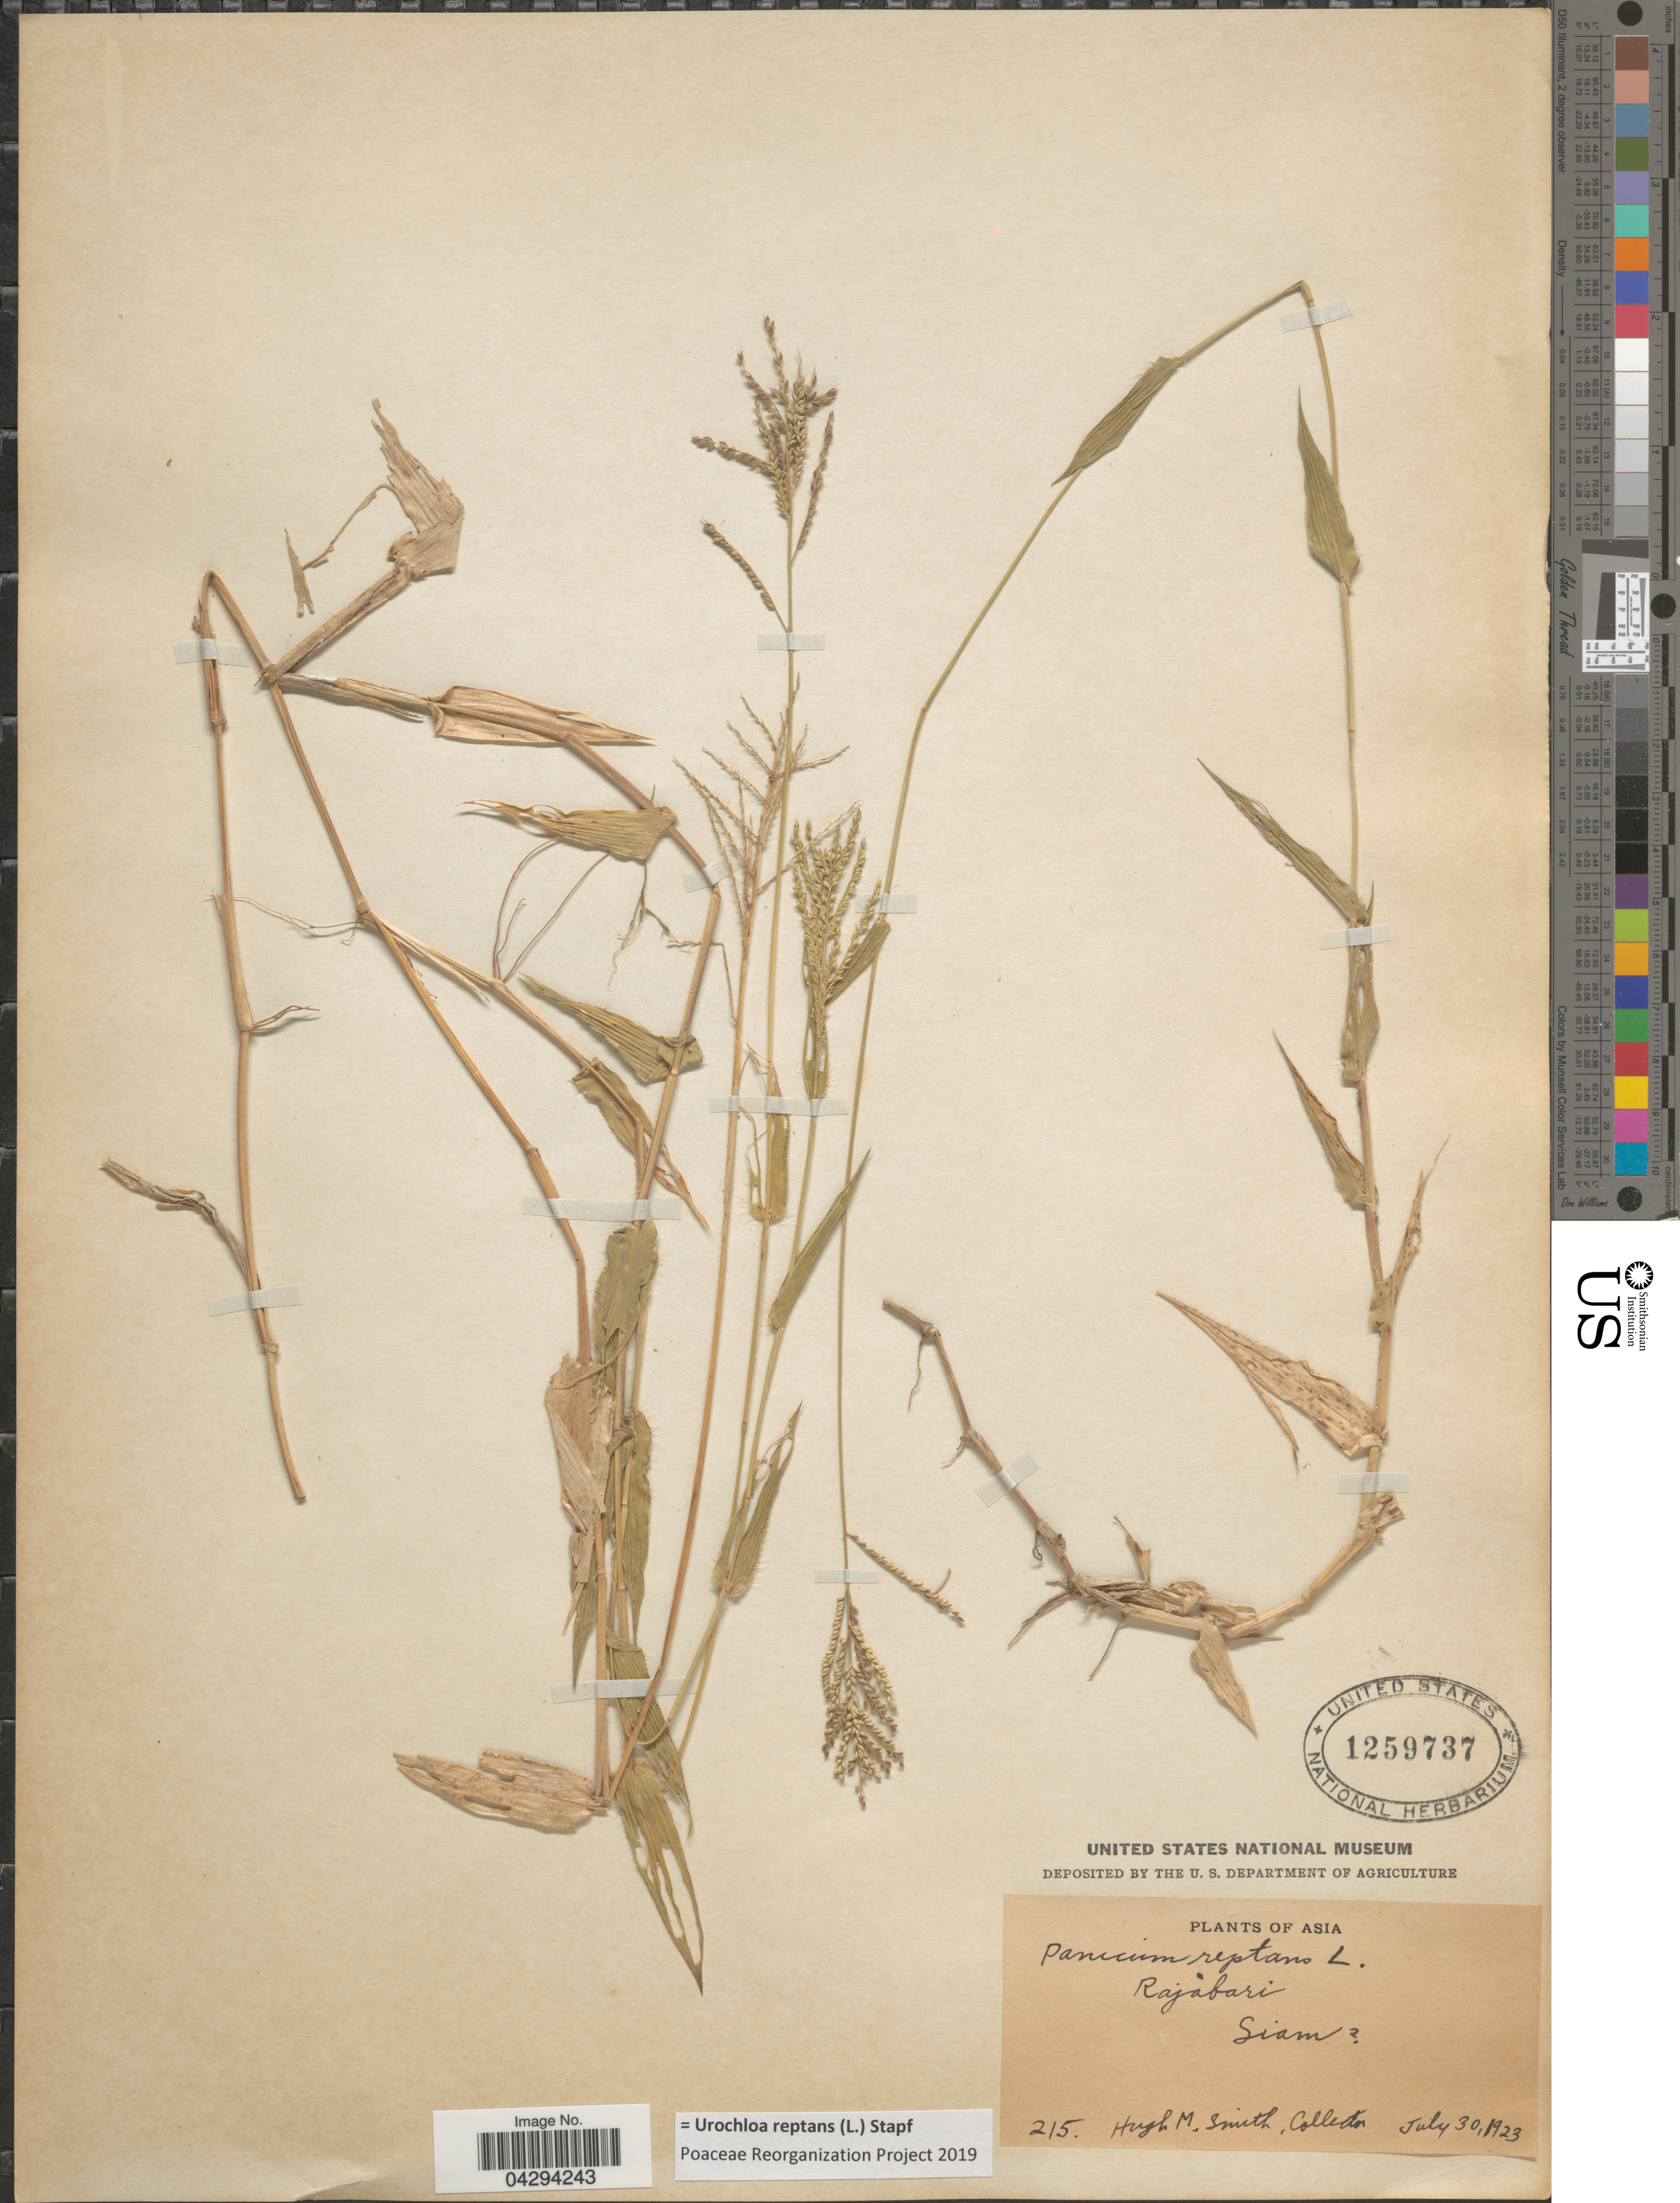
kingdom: Plantae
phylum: Tracheophyta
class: Liliopsida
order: Poales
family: Poaceae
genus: Urochloa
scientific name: Urochloa reptans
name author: (L.) Stapf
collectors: H. M. Smith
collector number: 215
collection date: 1923-07-30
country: Thailand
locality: Rajabari. Siam [unsure placement]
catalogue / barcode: US 1259737